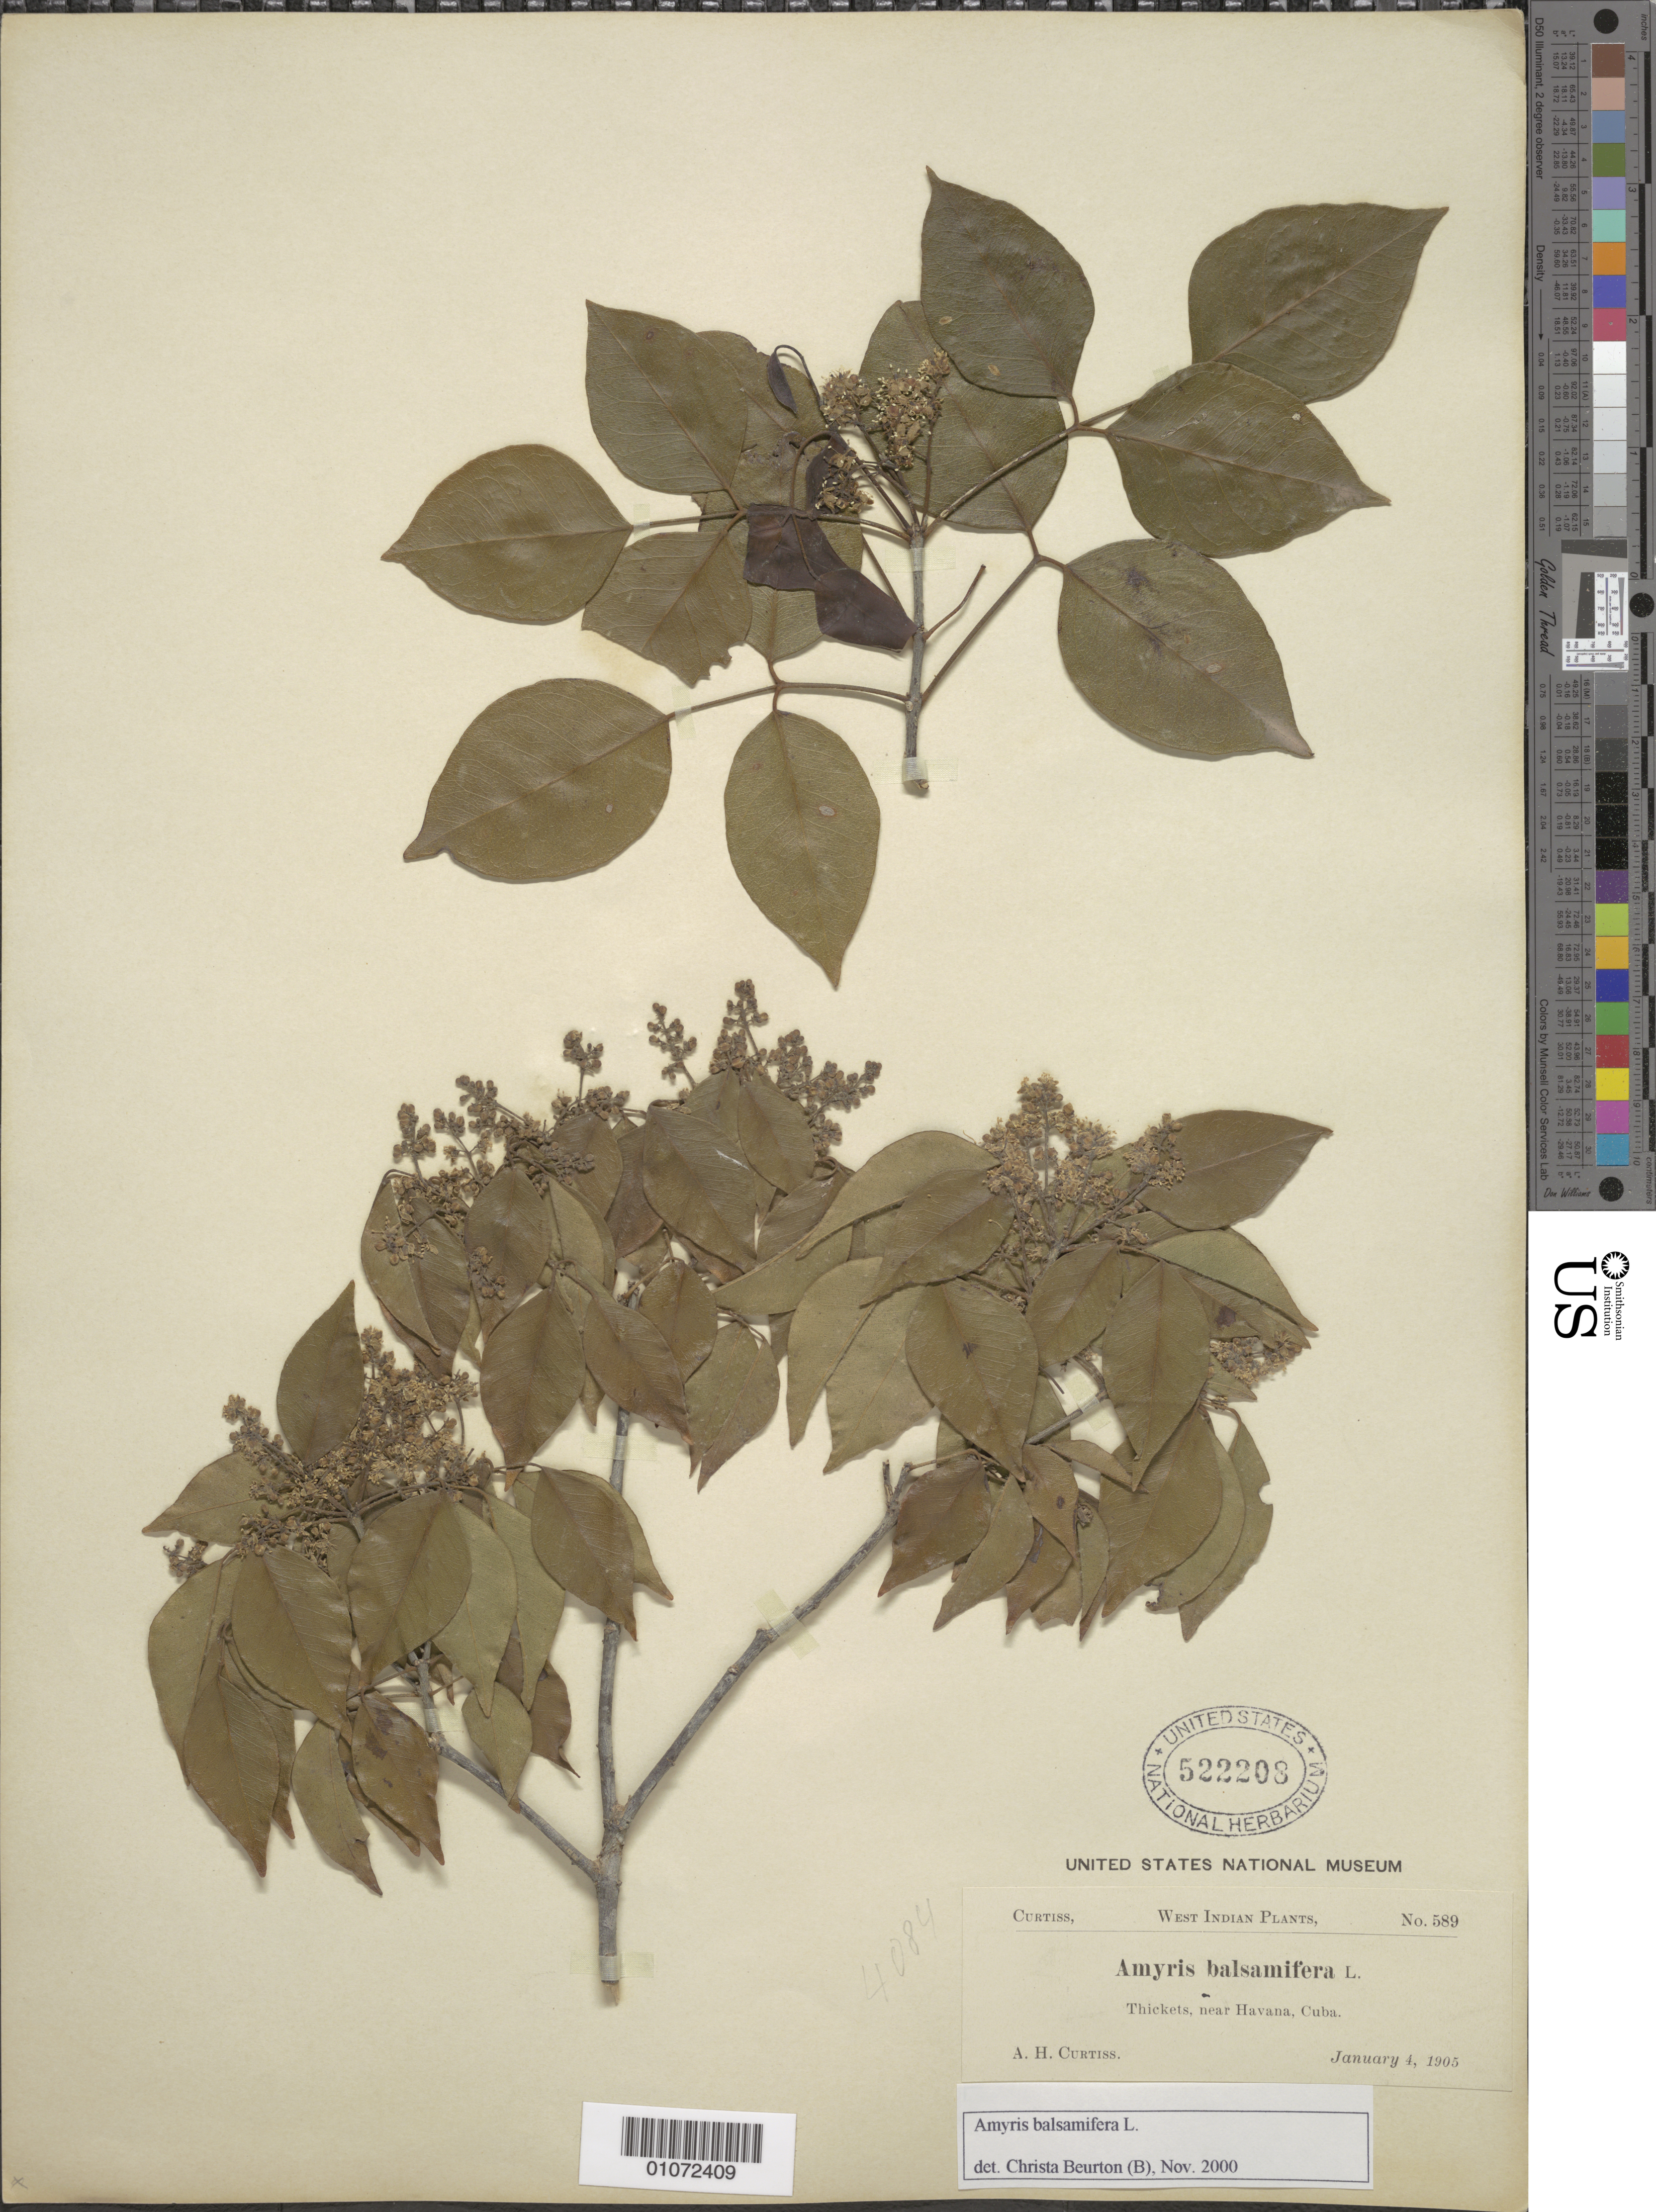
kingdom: Plantae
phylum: Tracheophyta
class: Magnoliopsida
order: Sapindales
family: Rutaceae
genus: Amyris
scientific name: Amyris balsamifera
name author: L.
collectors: A. H. Curtiss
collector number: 589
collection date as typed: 04 Jan 1905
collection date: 1905-01-04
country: Cuba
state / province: La Habana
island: Cuba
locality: Thickets, near Havana, Cuba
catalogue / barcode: US 522208